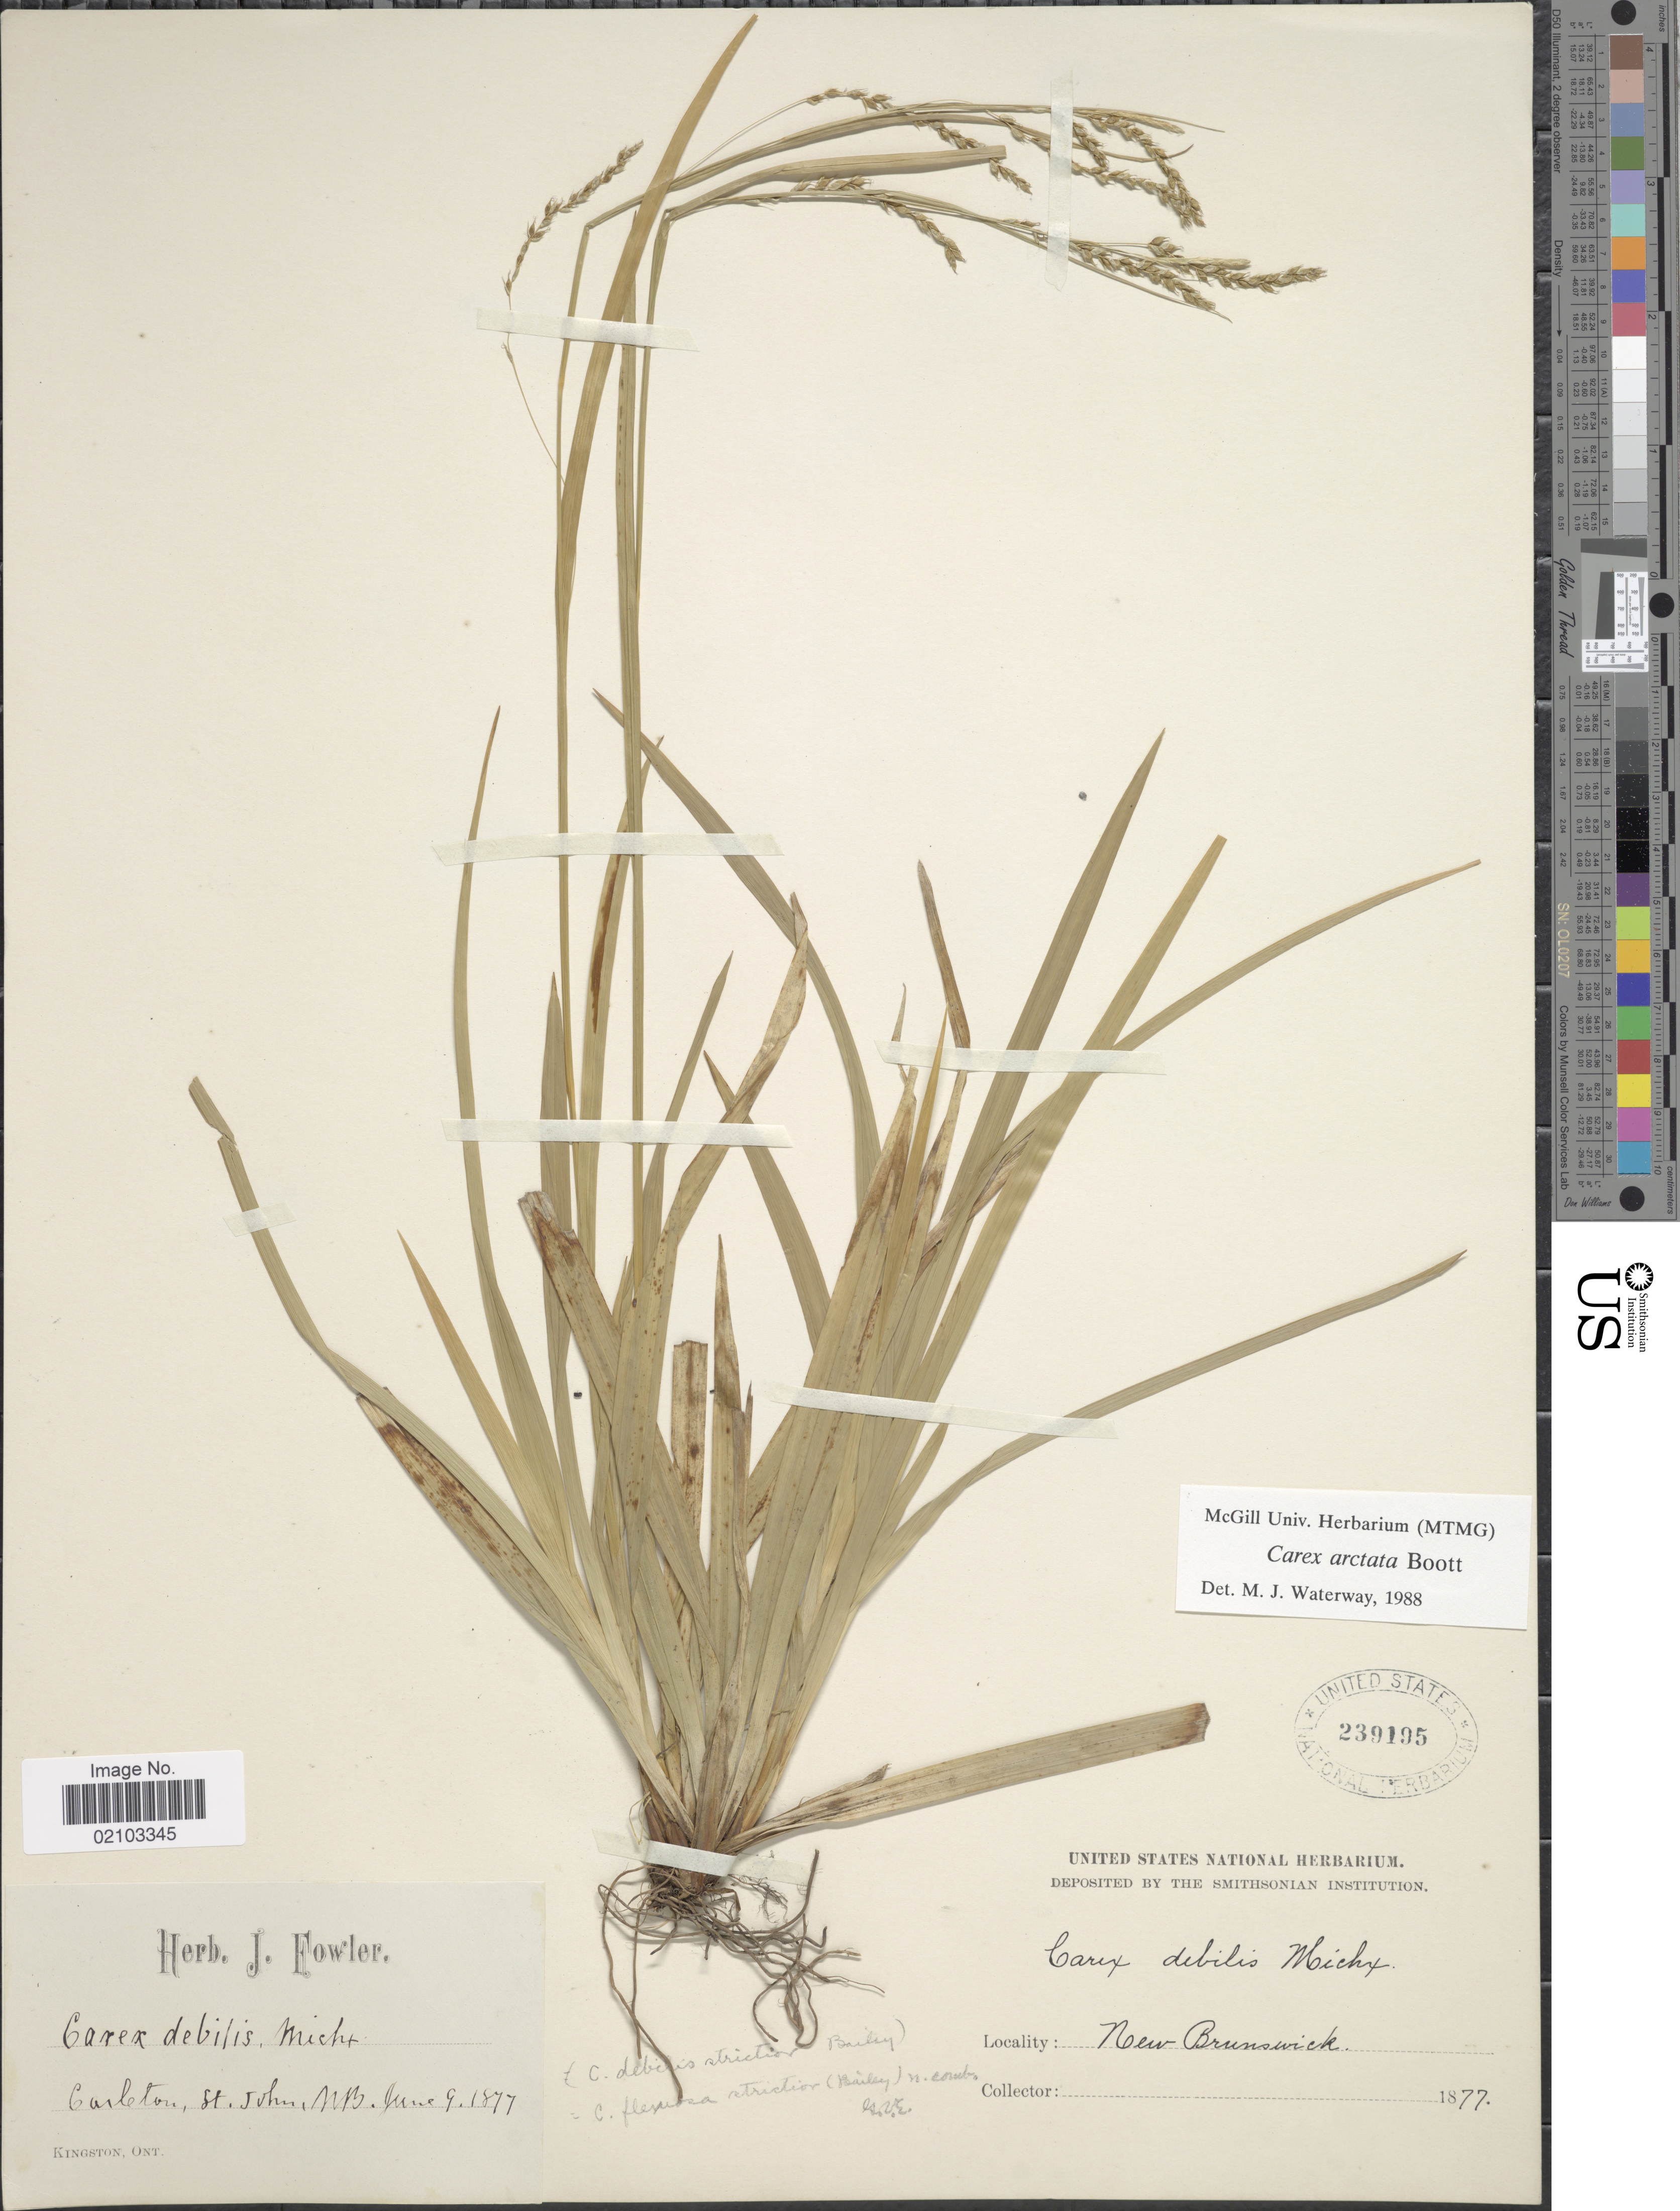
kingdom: Plantae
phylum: Tracheophyta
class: Liliopsida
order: Poales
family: Cyperaceae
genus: Carex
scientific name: Carex arctata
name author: Boott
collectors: ex herb. J. Fowler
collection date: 1877-06-09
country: Canada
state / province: New Brunswick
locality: Carleton, St. John, N.B.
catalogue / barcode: US 239195